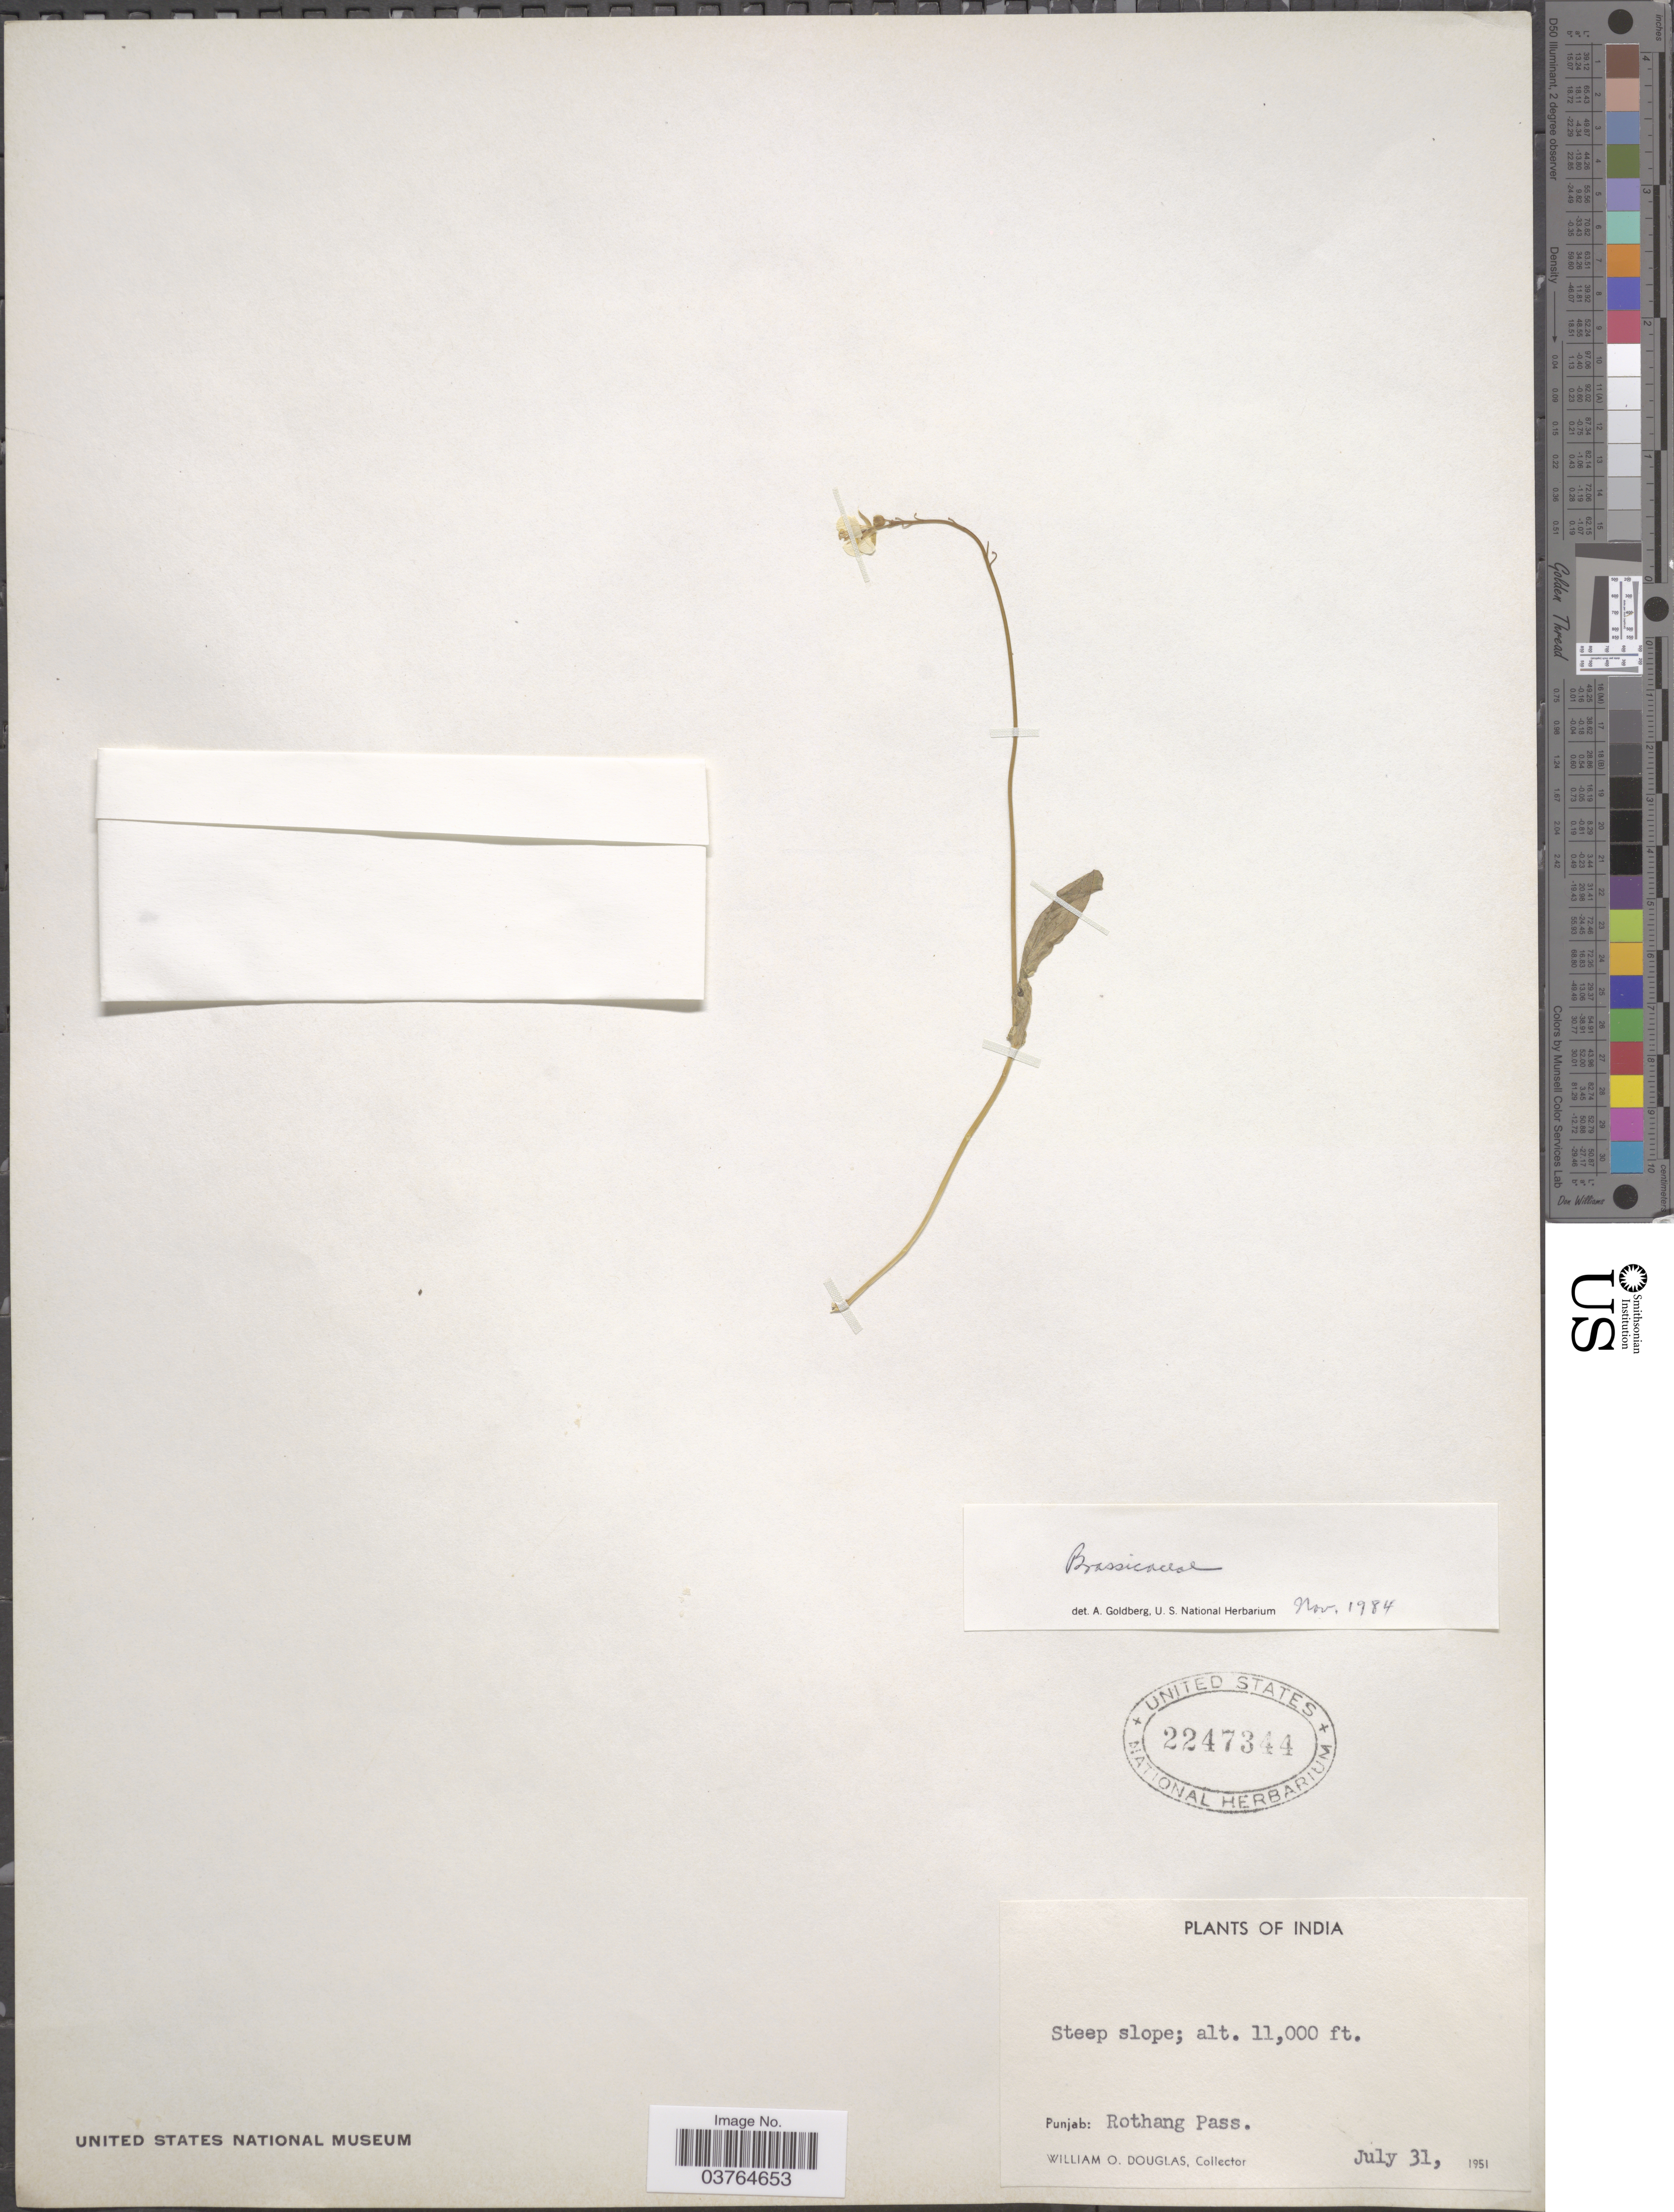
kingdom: Plantae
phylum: Tracheophyta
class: Magnoliopsida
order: Brassicales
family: Brassicaceae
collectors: W. Douglas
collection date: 1951-07-31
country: India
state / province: Punjab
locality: Rothang Pass.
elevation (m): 3353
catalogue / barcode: US 2247344